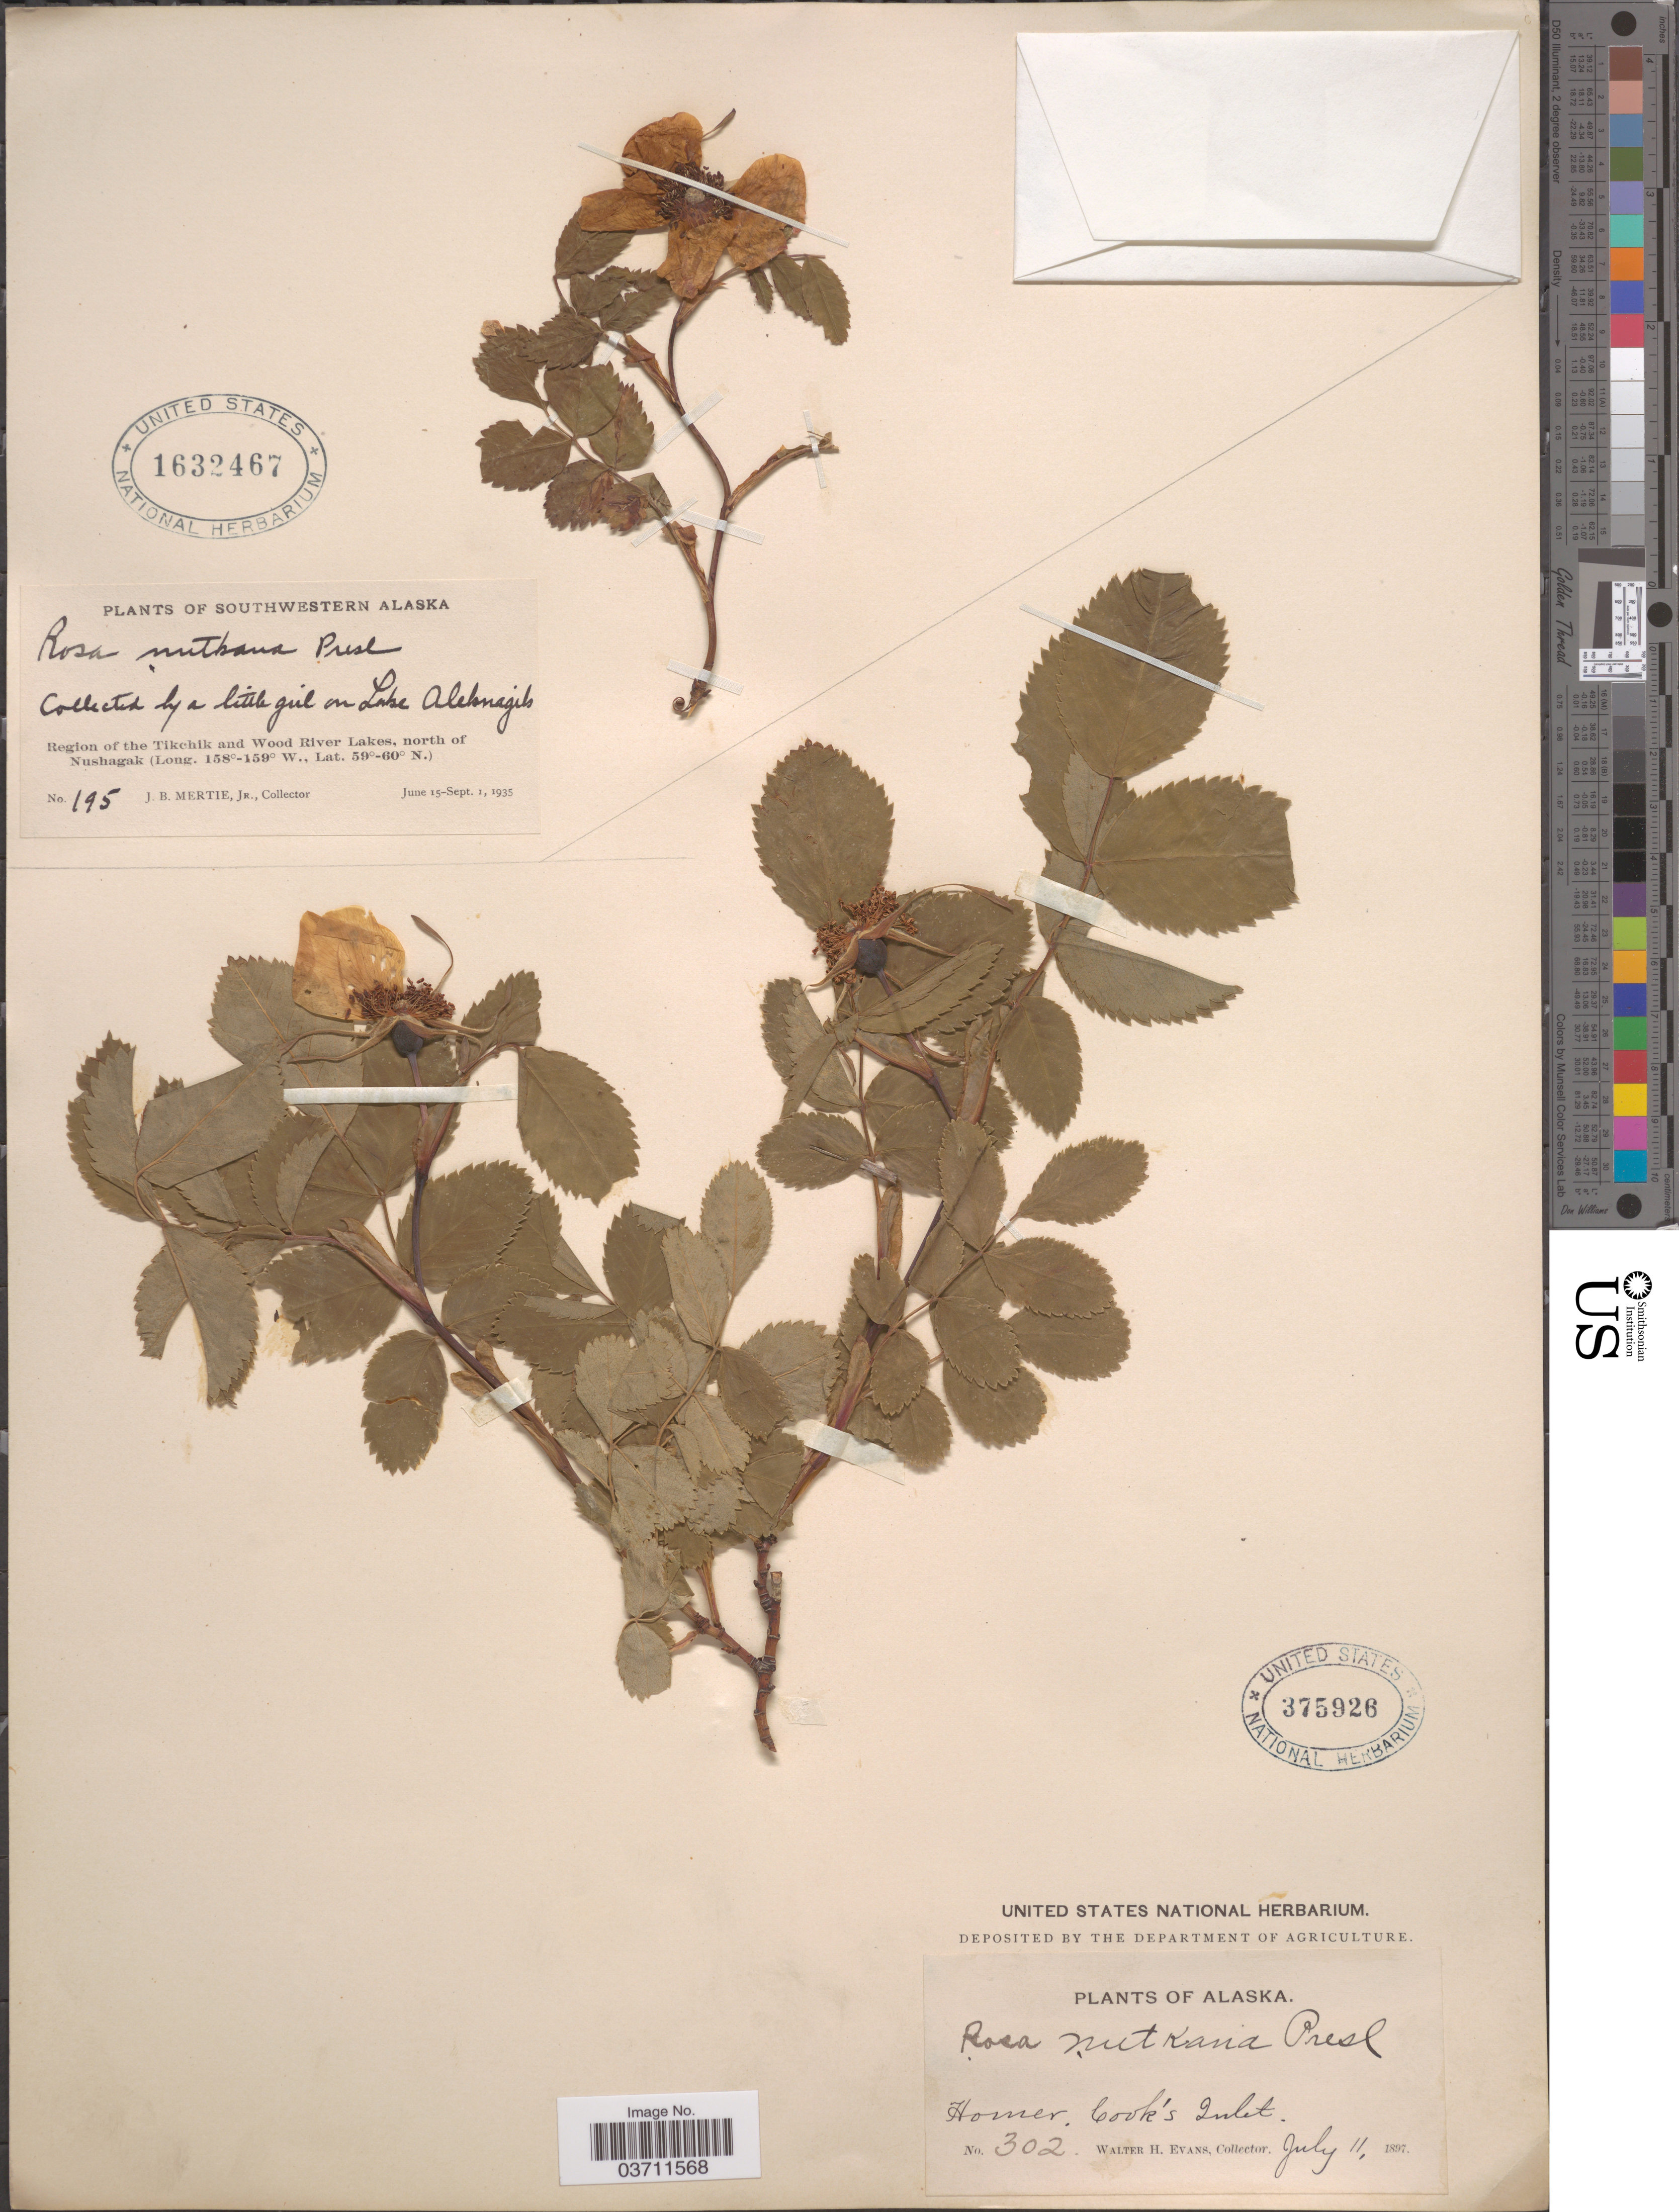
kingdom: Plantae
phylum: Tracheophyta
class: Magnoliopsida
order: Rosales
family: Rosaceae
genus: Rosa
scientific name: Rosa nutkana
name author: C. Presl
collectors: W. H. Evans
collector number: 302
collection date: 1897-07-11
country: United States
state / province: Alaska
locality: Homer. Cook's Inlet.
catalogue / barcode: US 375926-2